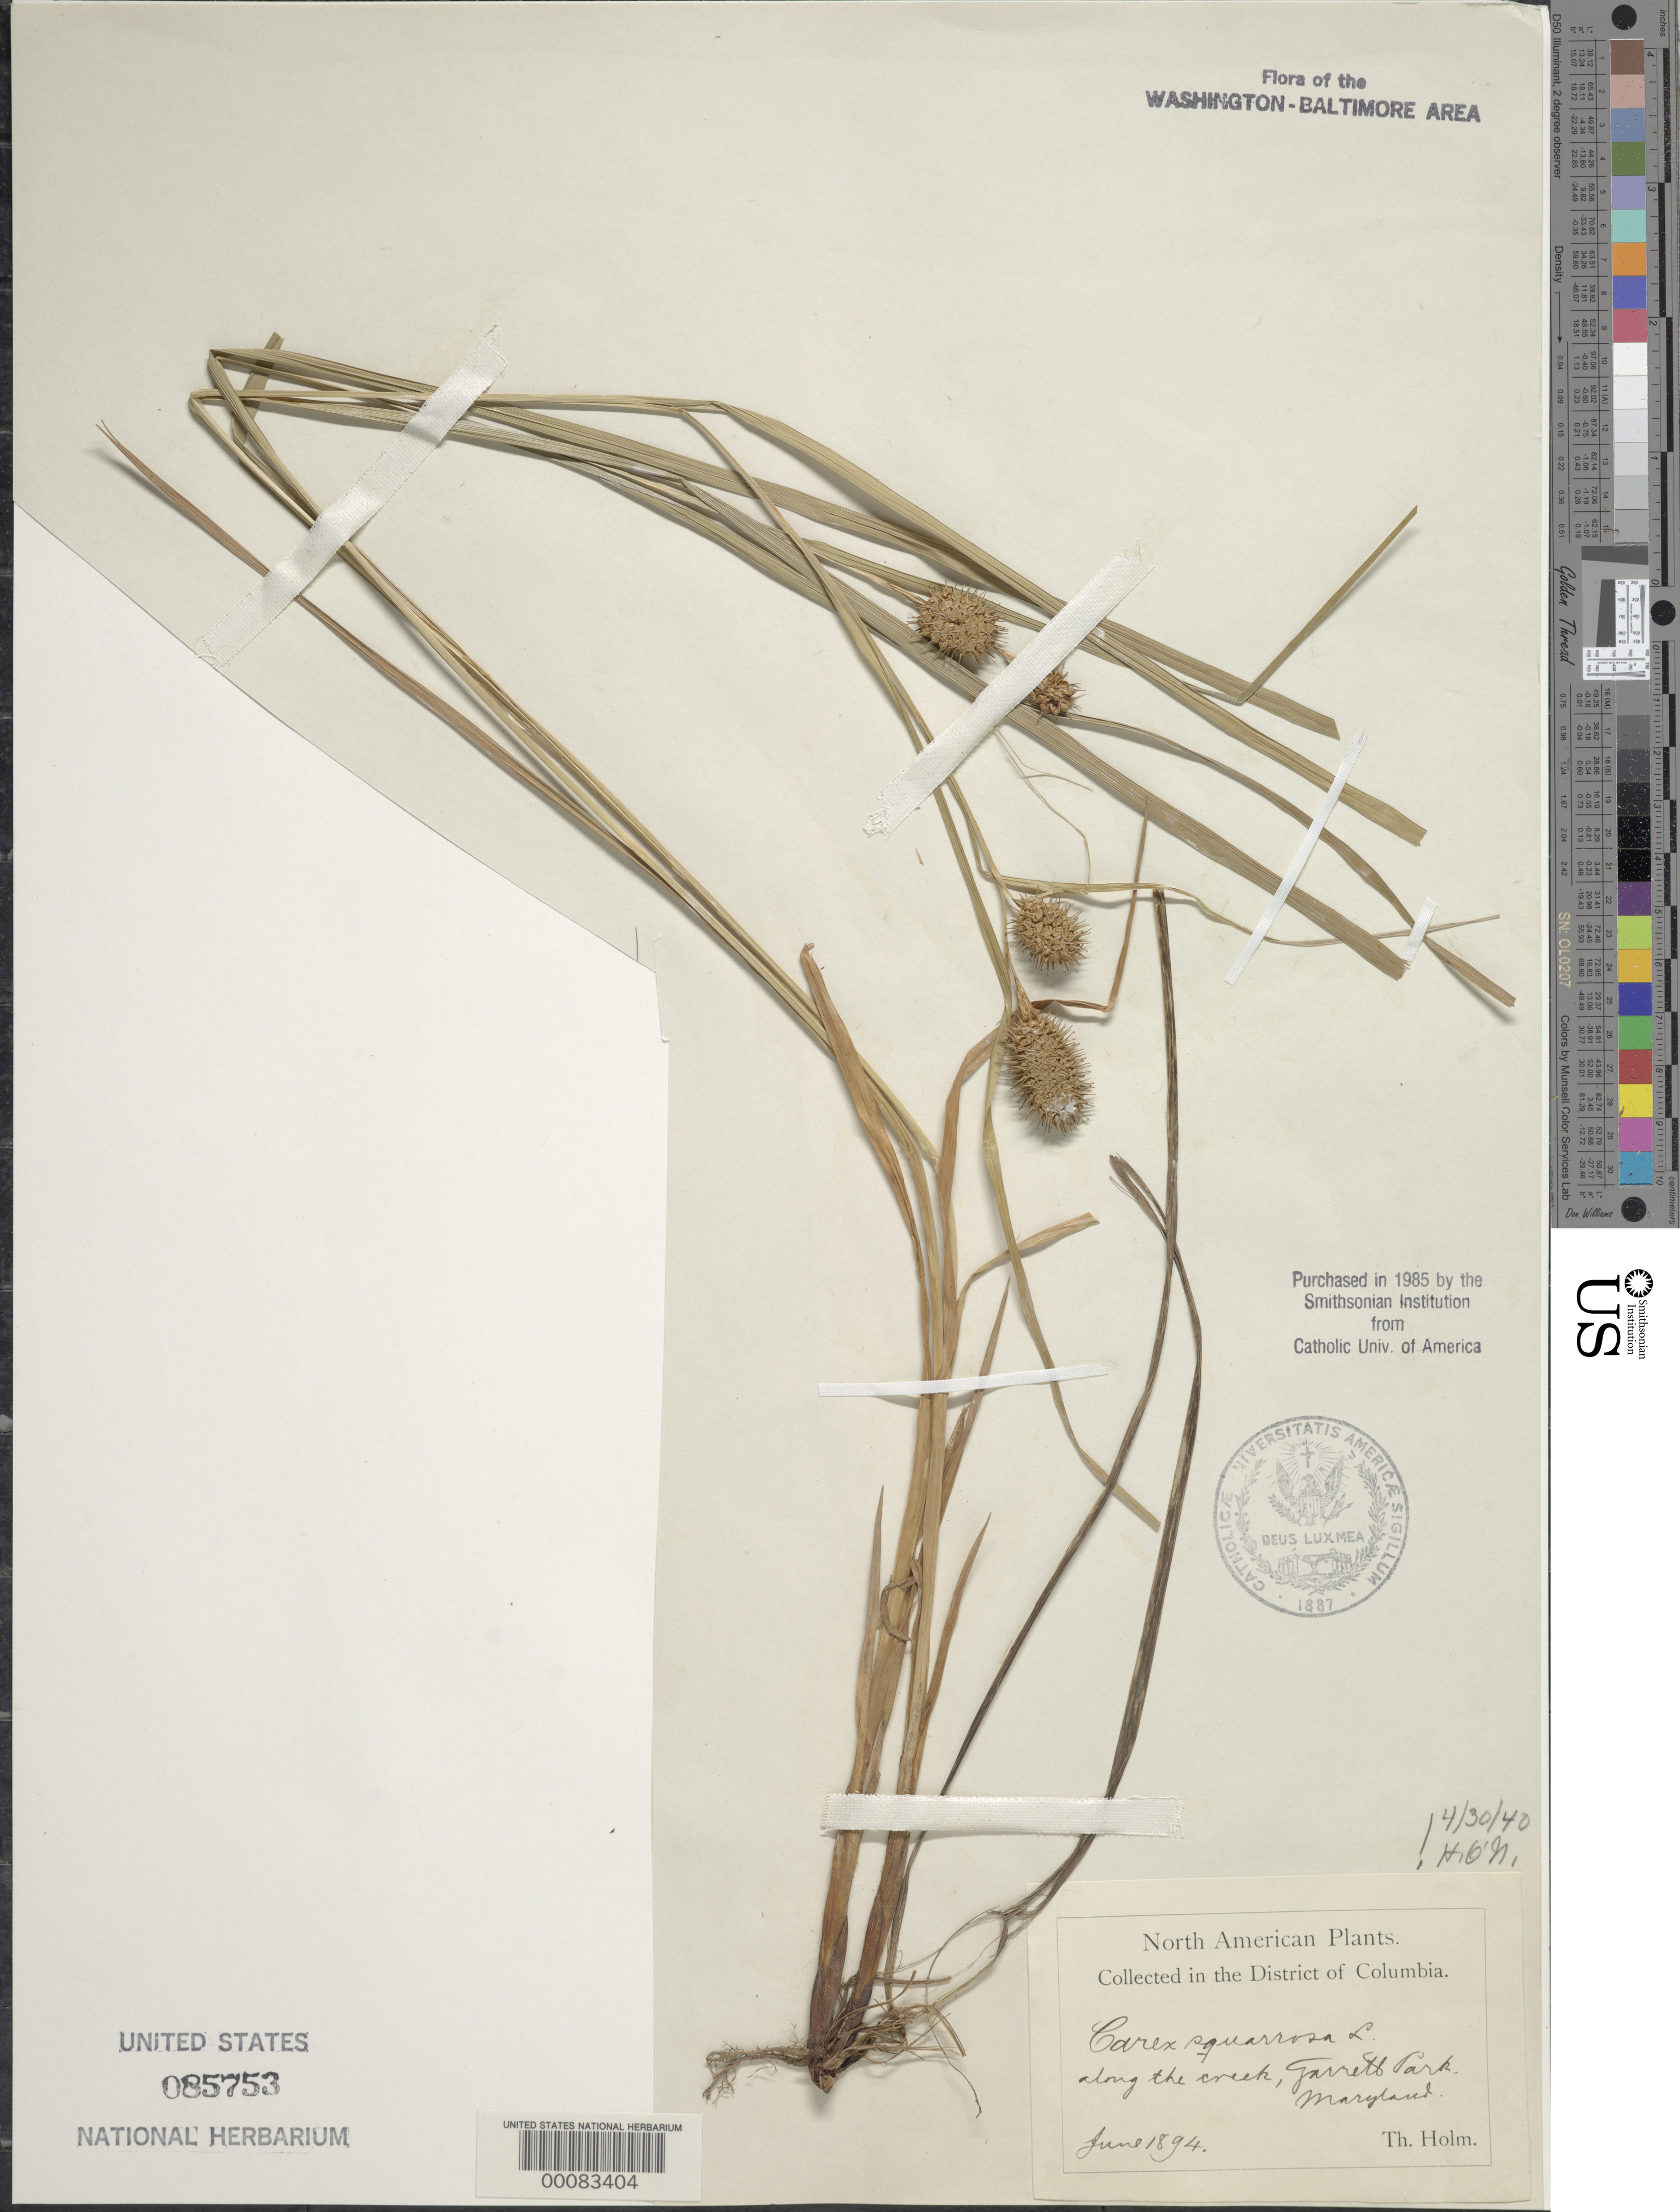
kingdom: Plantae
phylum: Tracheophyta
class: Liliopsida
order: Poales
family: Cyperaceae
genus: Carex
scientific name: Carex squarrosa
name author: L.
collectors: T. Holm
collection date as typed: Jun 1894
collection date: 1894-06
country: United States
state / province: Maryland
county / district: Anne Arundel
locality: Garrett Park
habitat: Along creek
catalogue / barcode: US 85753